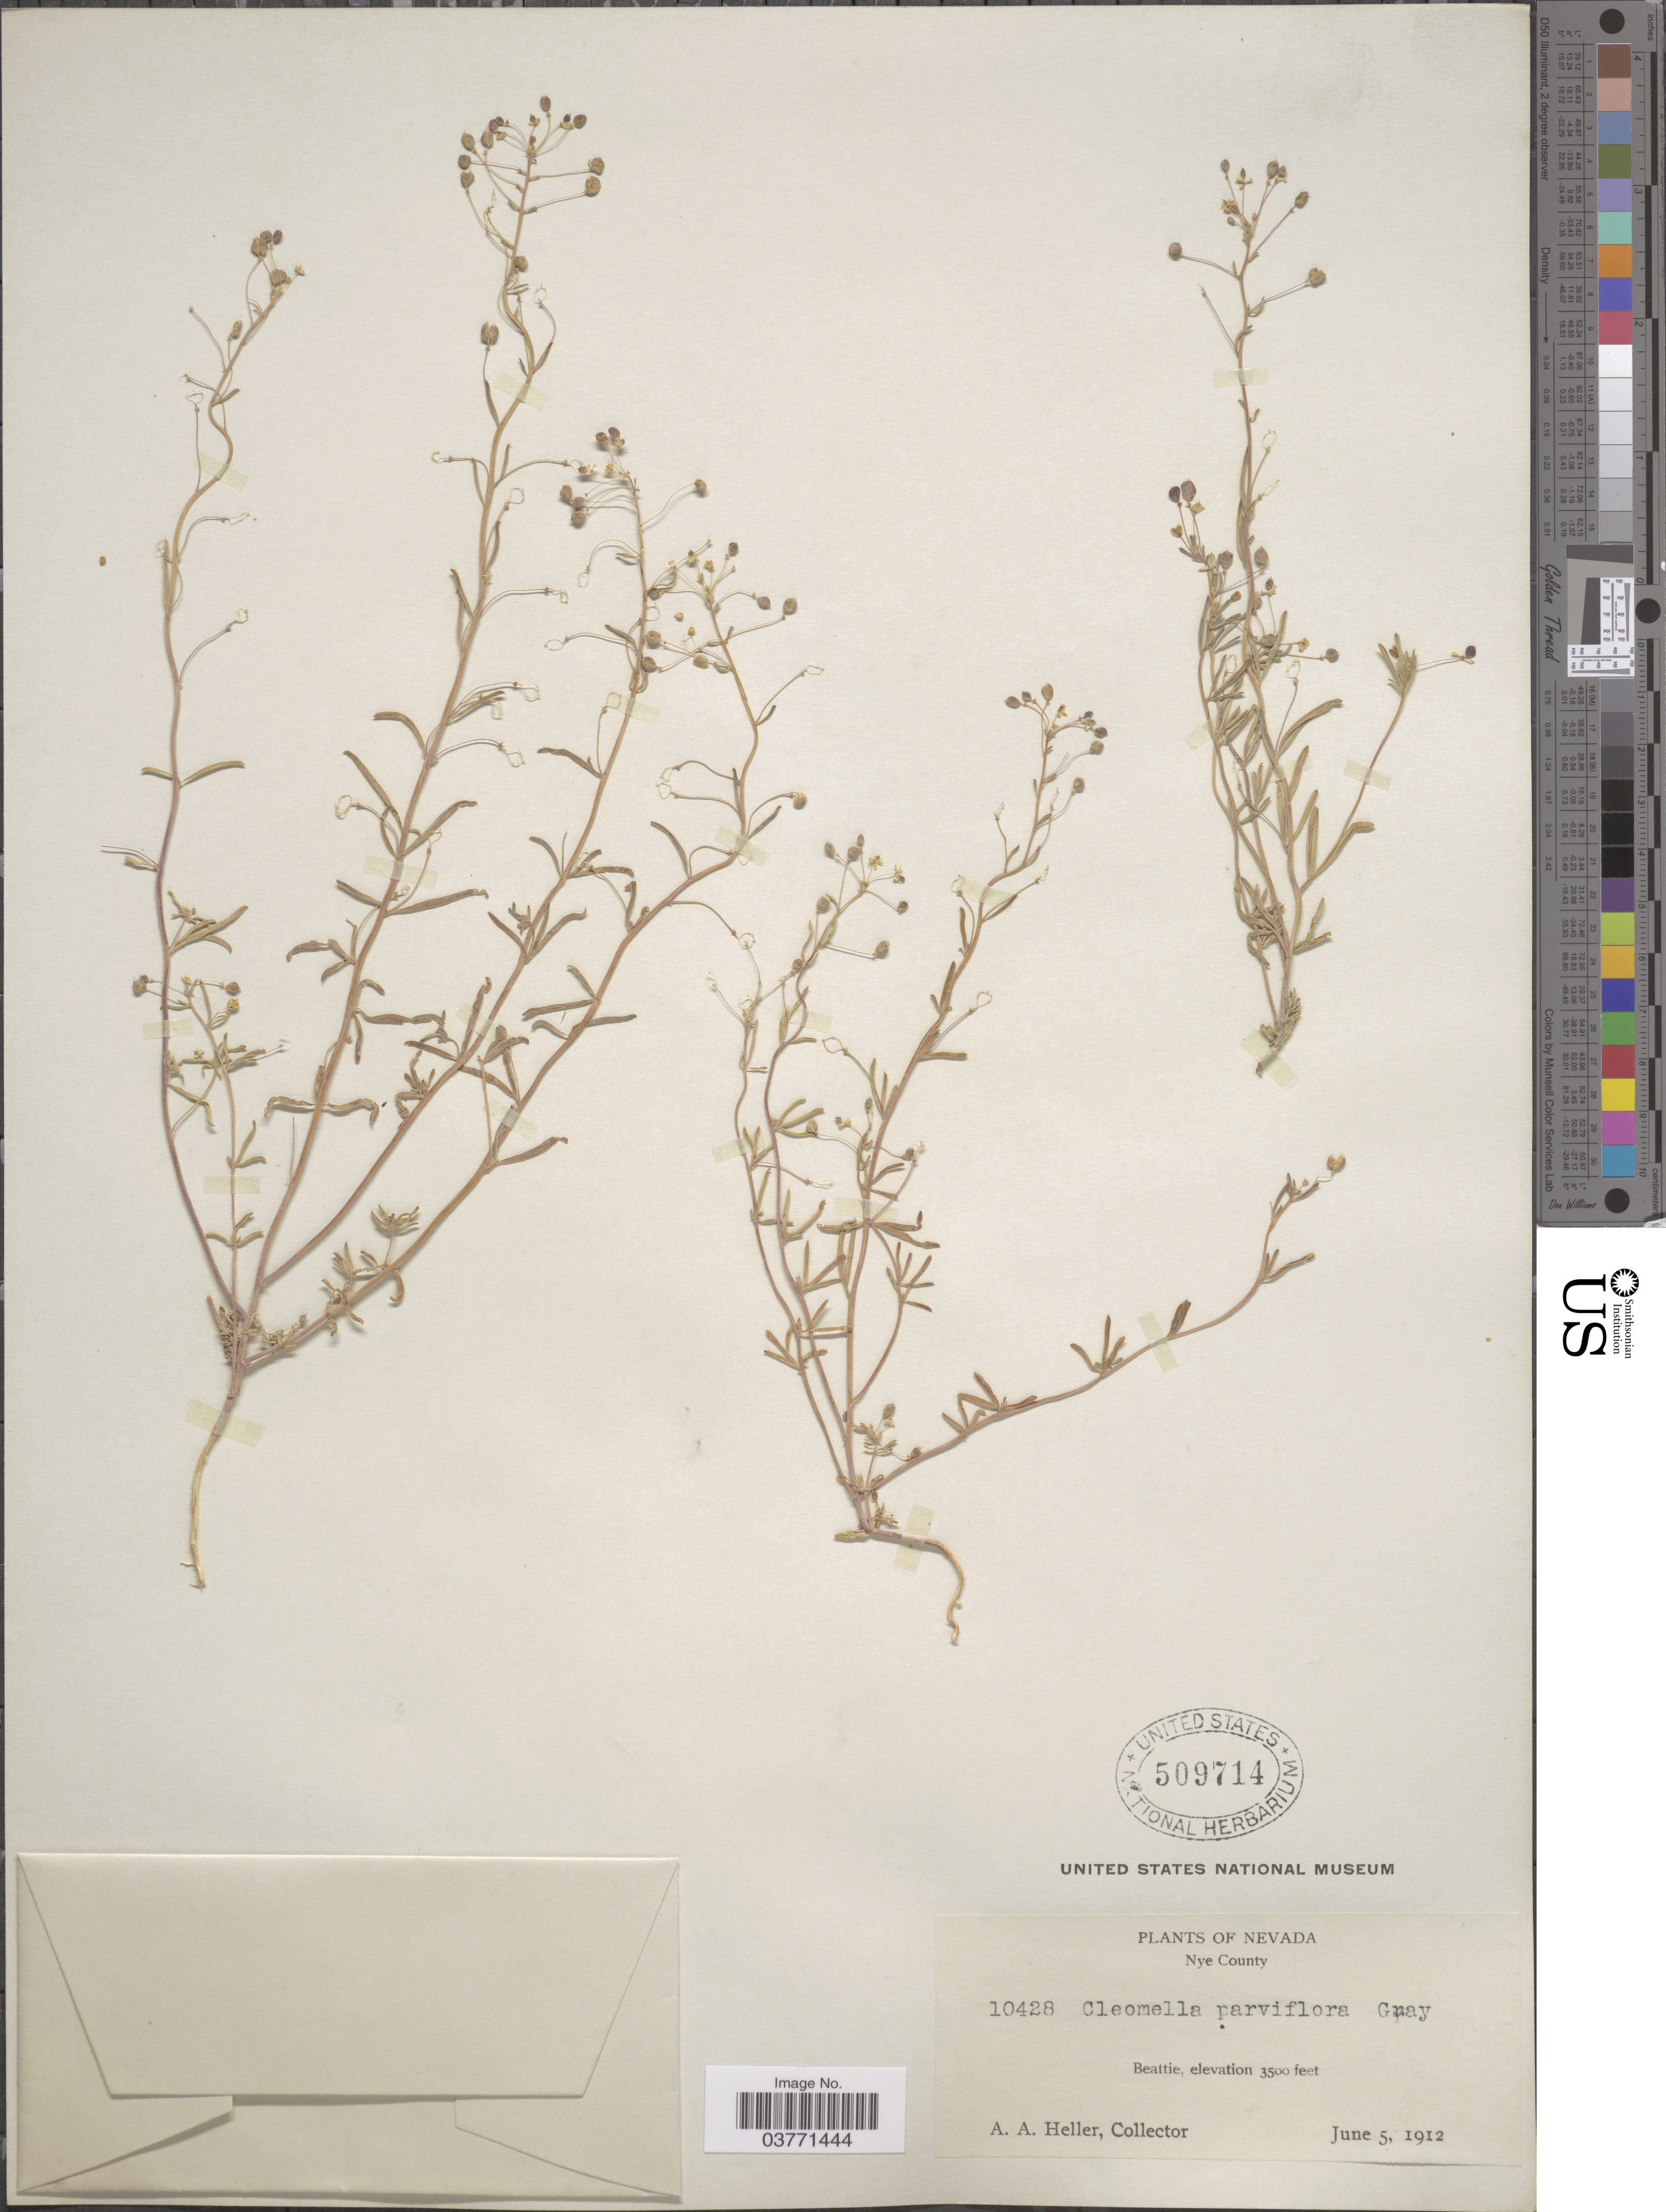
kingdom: Plantae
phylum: Tracheophyta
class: Magnoliopsida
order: Brassicales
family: Cleomaceae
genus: Cleomella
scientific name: Cleomella parviflora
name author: A. Gray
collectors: A. A. Heller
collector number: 10428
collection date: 1912-06-05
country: United States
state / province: Nevada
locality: Nye County. Beattie.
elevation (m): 1067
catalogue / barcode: US 509714